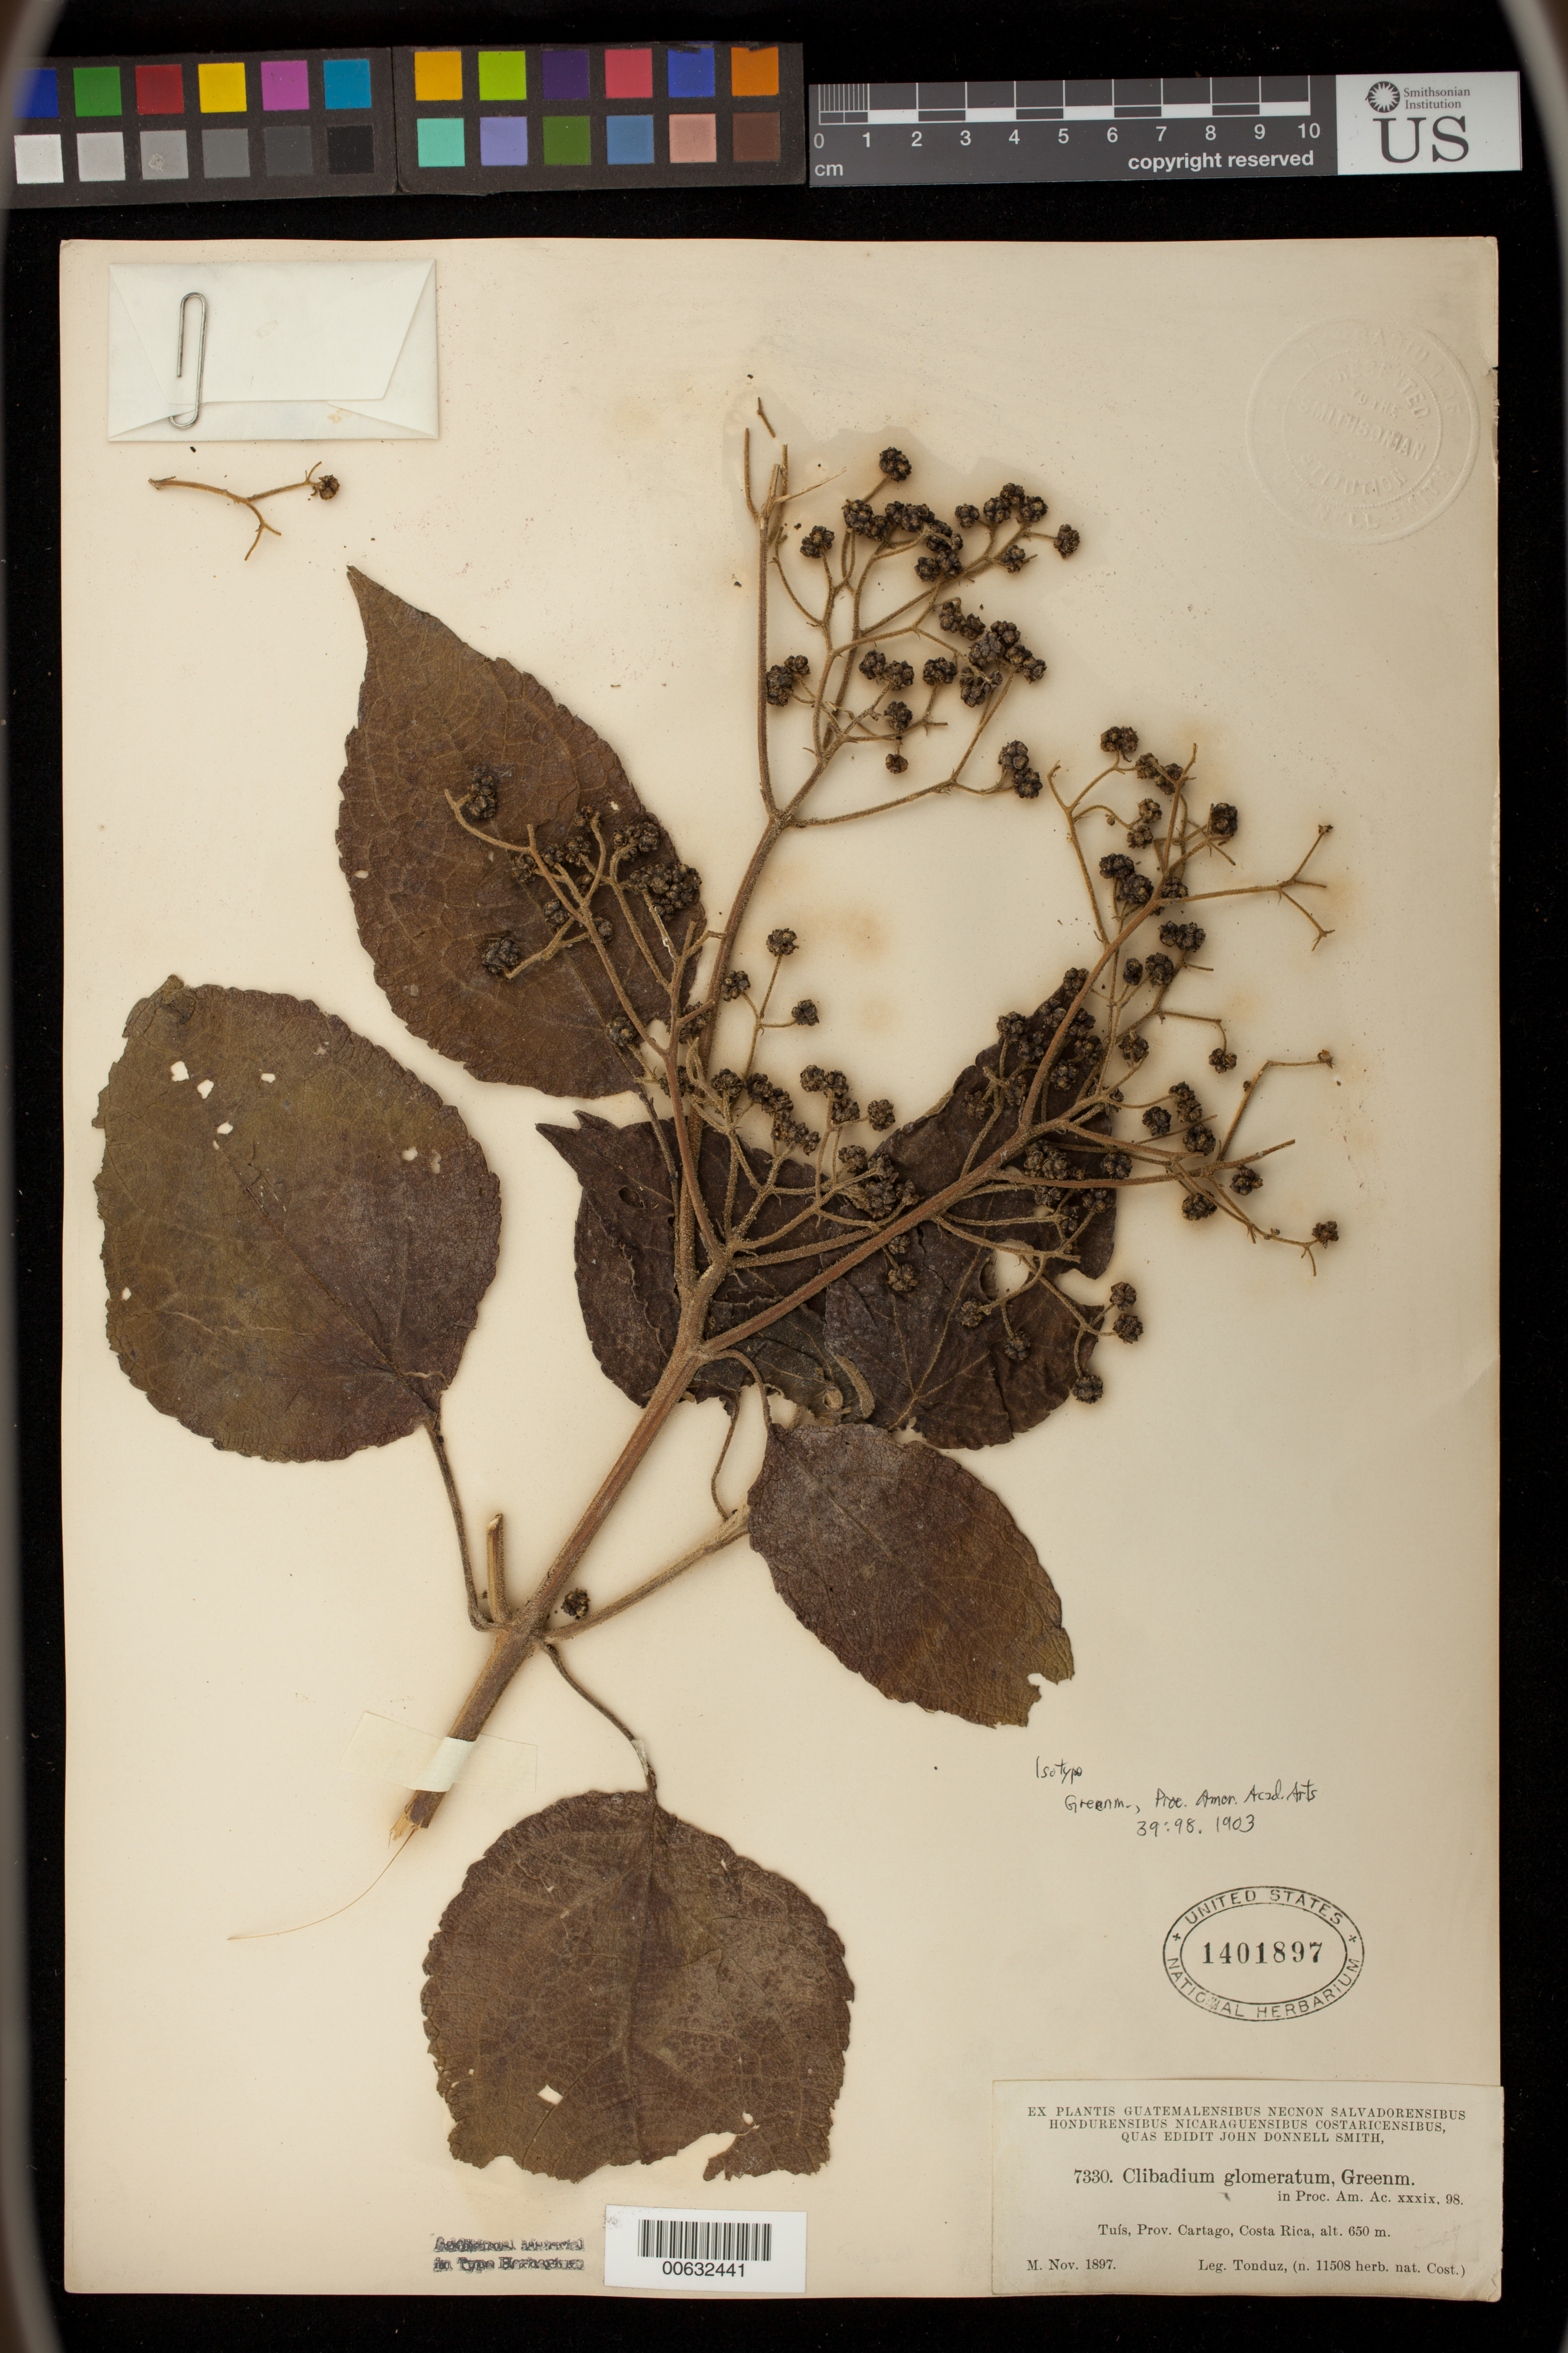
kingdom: Plantae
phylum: Tracheophyta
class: Magnoliopsida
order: Asterales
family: Asteraceae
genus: Clibadium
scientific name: Clibadium glomeratum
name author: Greenm.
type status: Isotype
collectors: A. Tonduz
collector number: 7330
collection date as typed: Nov 1897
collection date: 1897-11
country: Costa Rica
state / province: Cartago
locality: Tuis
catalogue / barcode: US 1401897